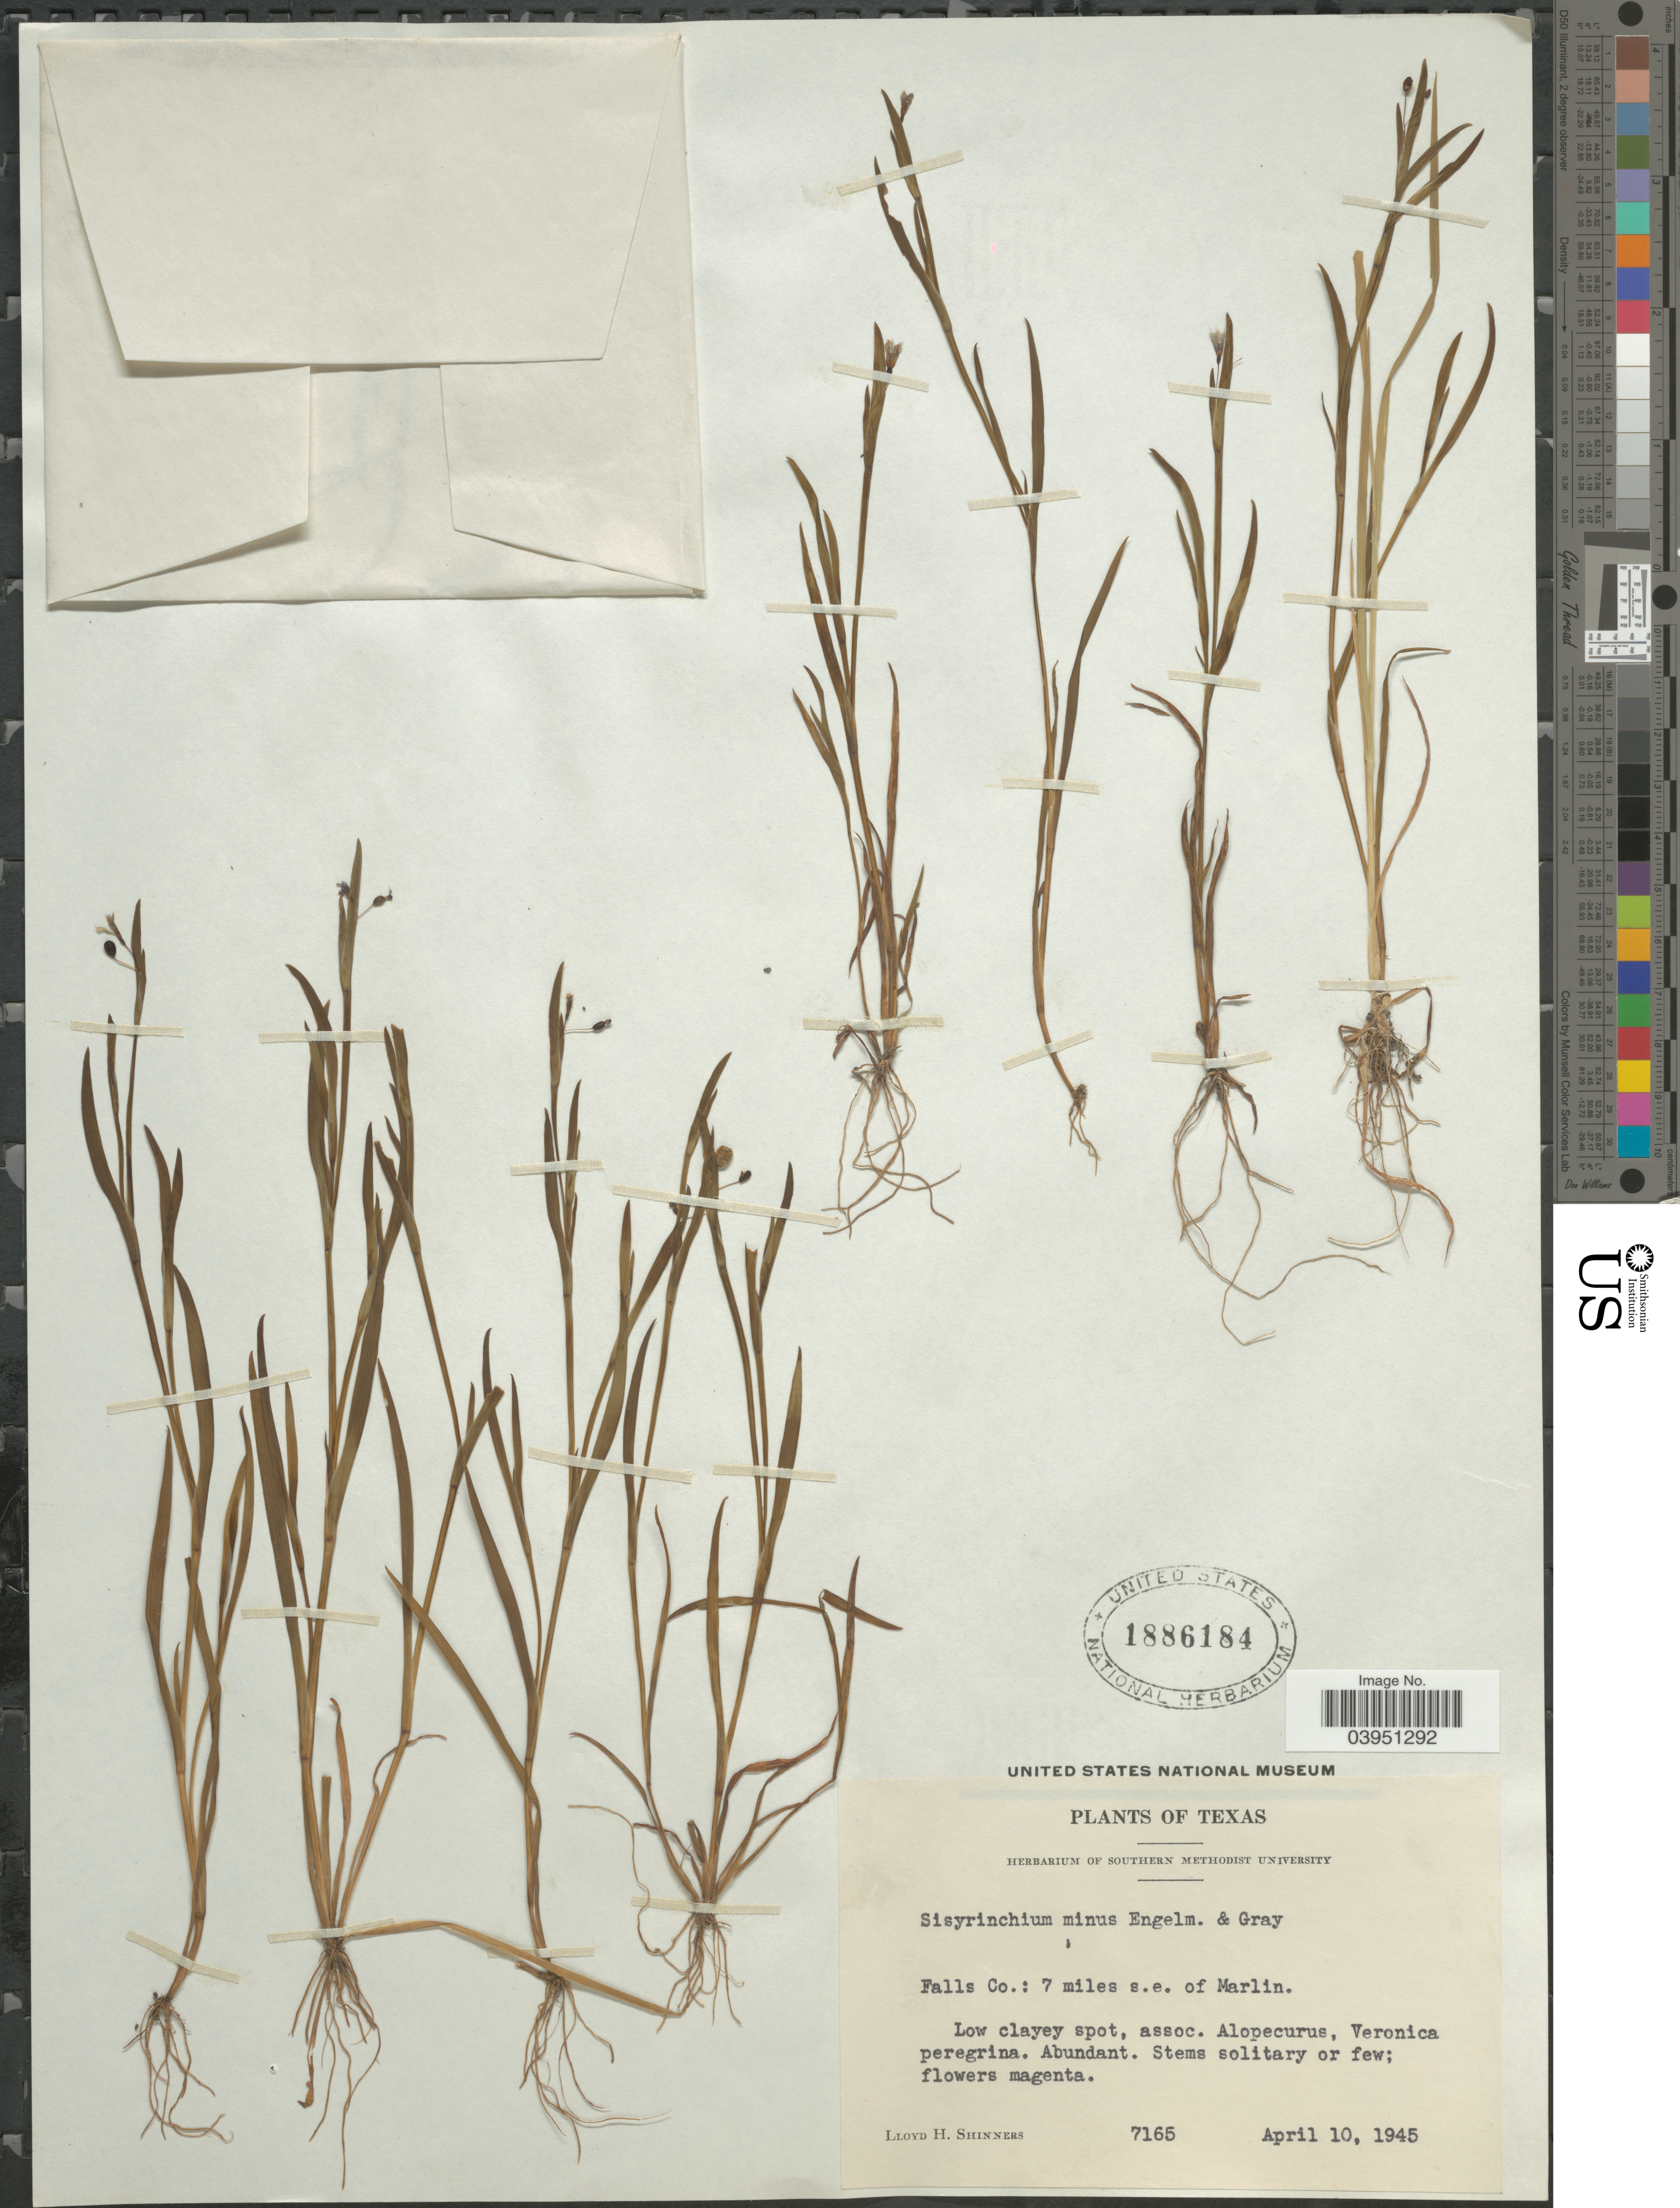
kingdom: Plantae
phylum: Tracheophyta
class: Liliopsida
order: Asparagales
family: Iridaceae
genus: Sisyrinchium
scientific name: Sisyrinchium minus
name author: Engelm. & A. Gray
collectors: L. H. Shinners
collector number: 7165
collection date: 1945-04-10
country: United States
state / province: Texas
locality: Falls Co.: 7 miles s.e. of Marlin.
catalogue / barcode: US 1886184